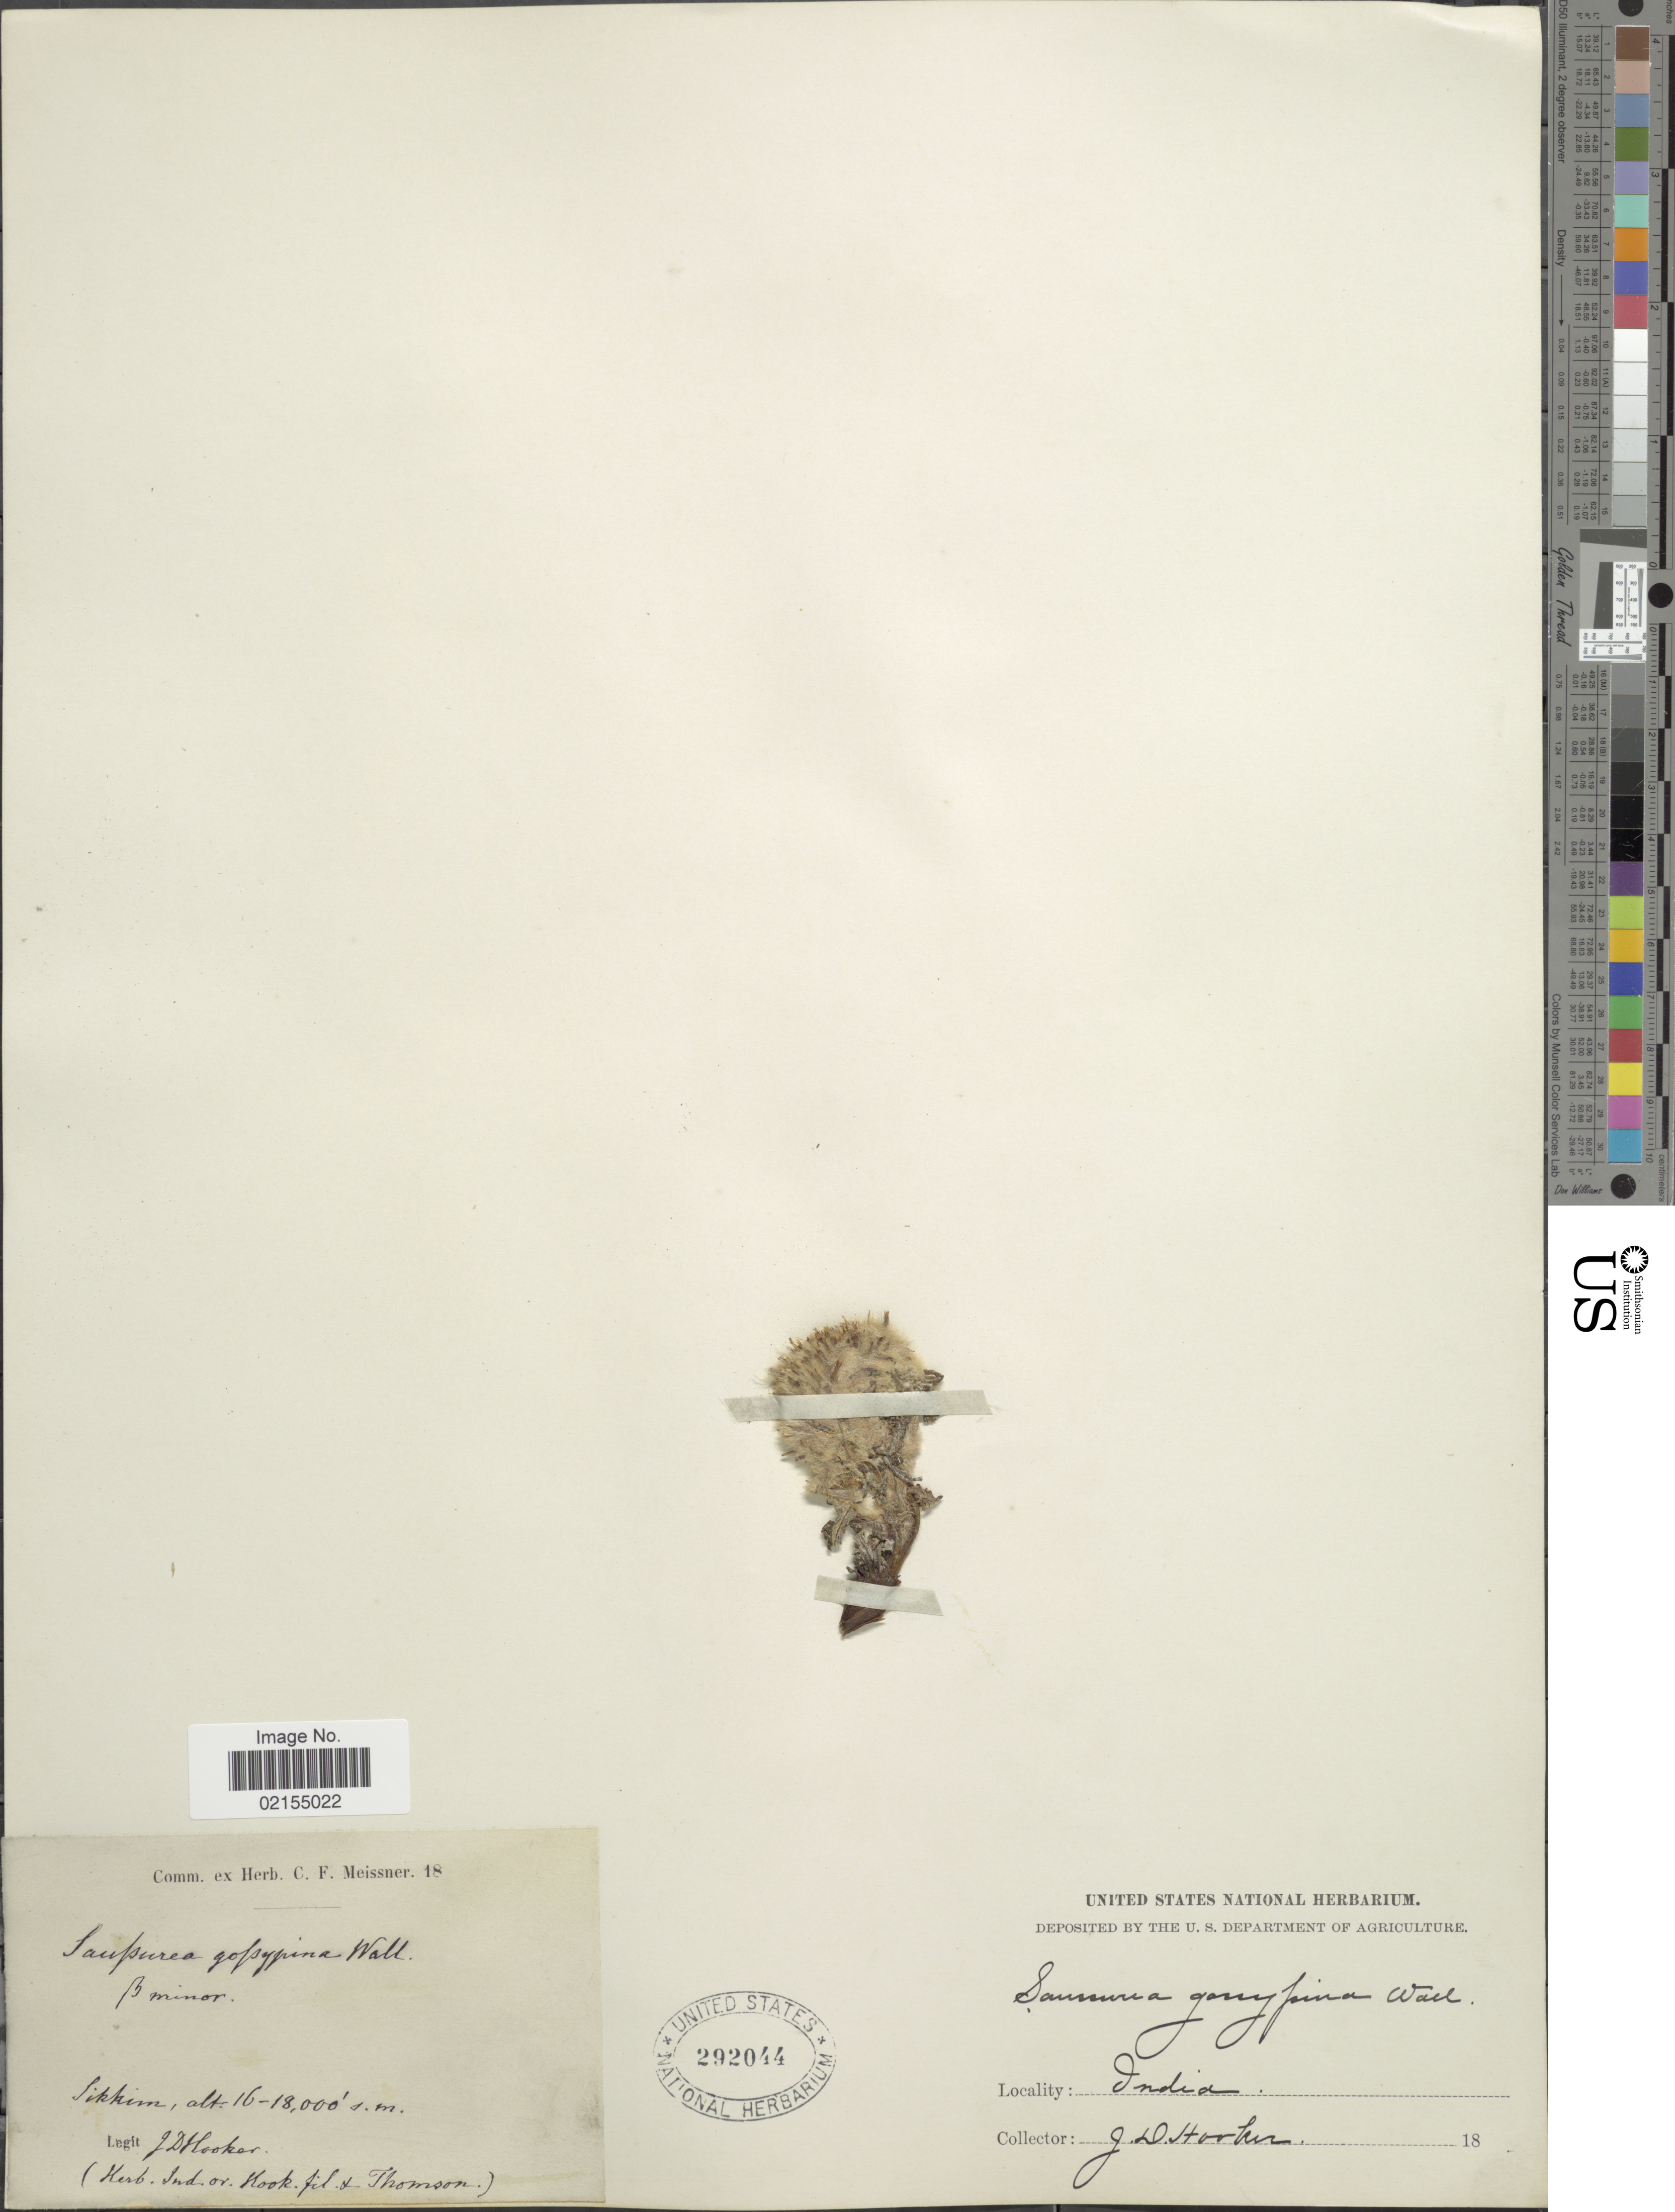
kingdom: Plantae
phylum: Tracheophyta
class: Magnoliopsida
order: Asterales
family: Asteraceae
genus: Saussurea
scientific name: Saussurea gossipiphora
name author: D. Don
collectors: J. D. Hooker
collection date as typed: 18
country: India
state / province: Sikkim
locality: Sikkim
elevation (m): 4877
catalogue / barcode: US 292044